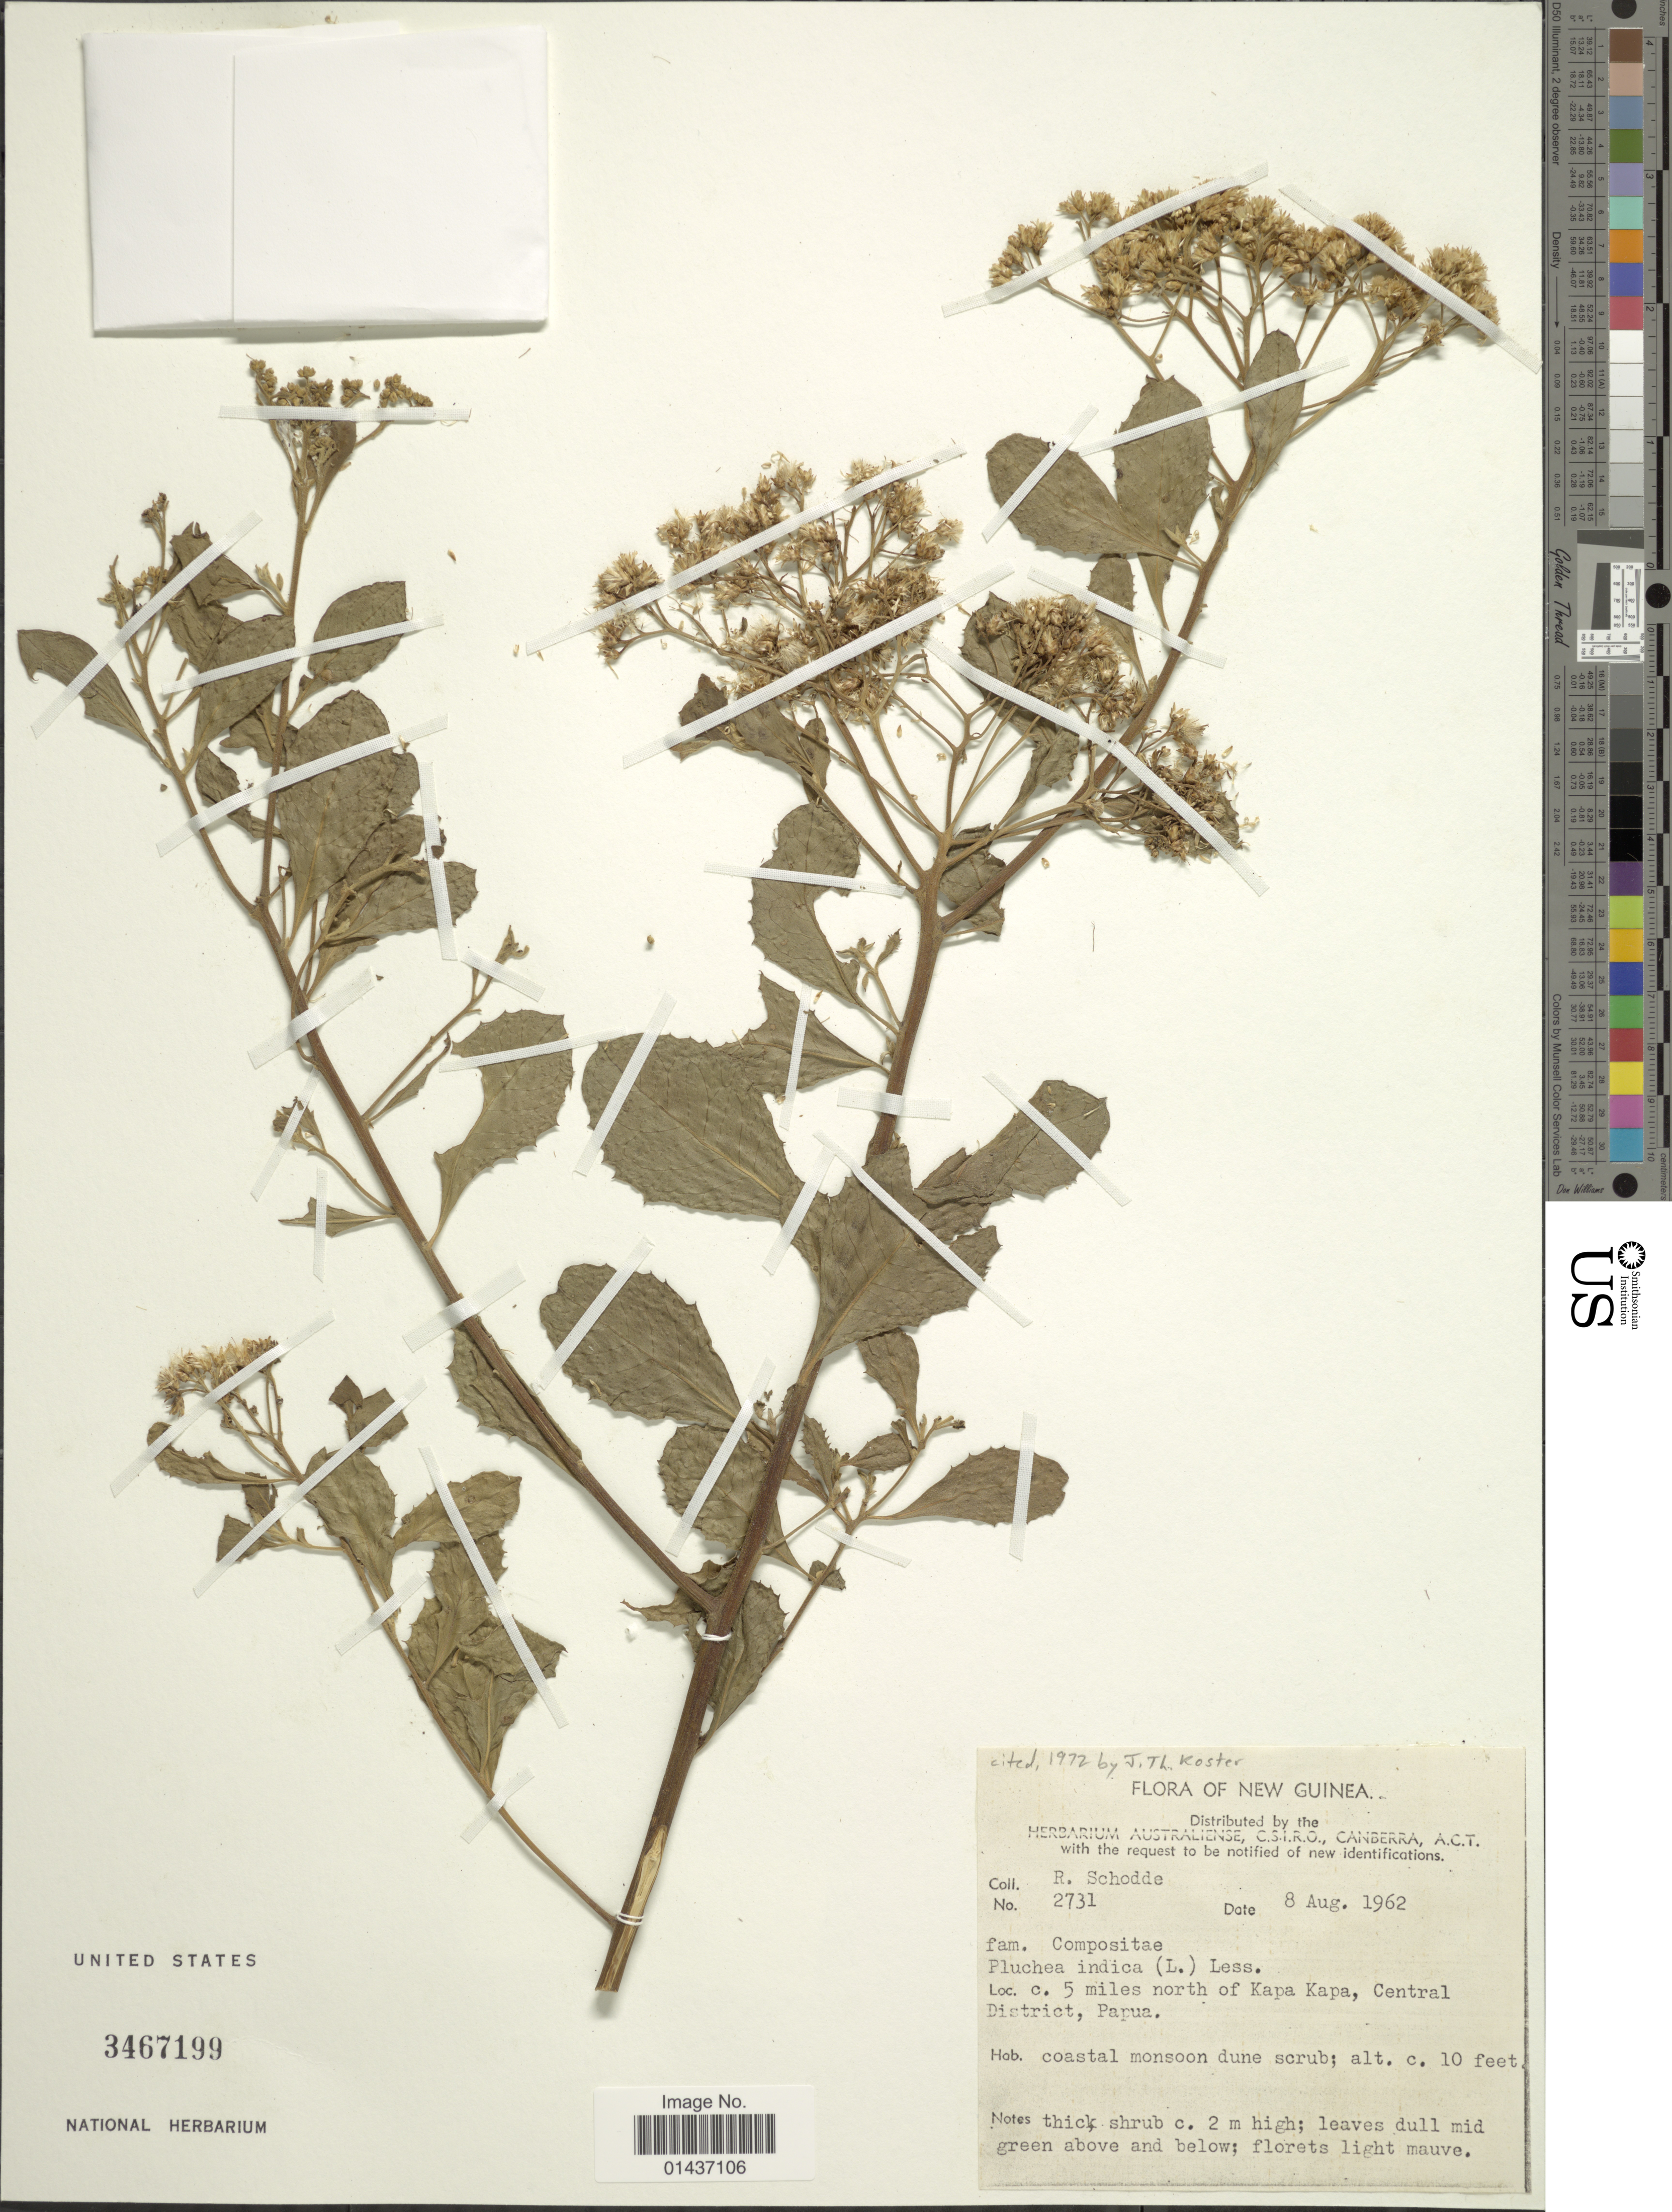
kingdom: Plantae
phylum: Tracheophyta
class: Magnoliopsida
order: Asterales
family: Asteraceae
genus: Pluchea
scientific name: Pluchea indica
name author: (L.) Less.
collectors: R. Schodde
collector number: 2731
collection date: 1962-08-08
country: Papua New Guinea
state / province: Central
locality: New Guinea, c. 5 miles north of Kapa Kapa, Central District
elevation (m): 3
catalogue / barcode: US 3467199